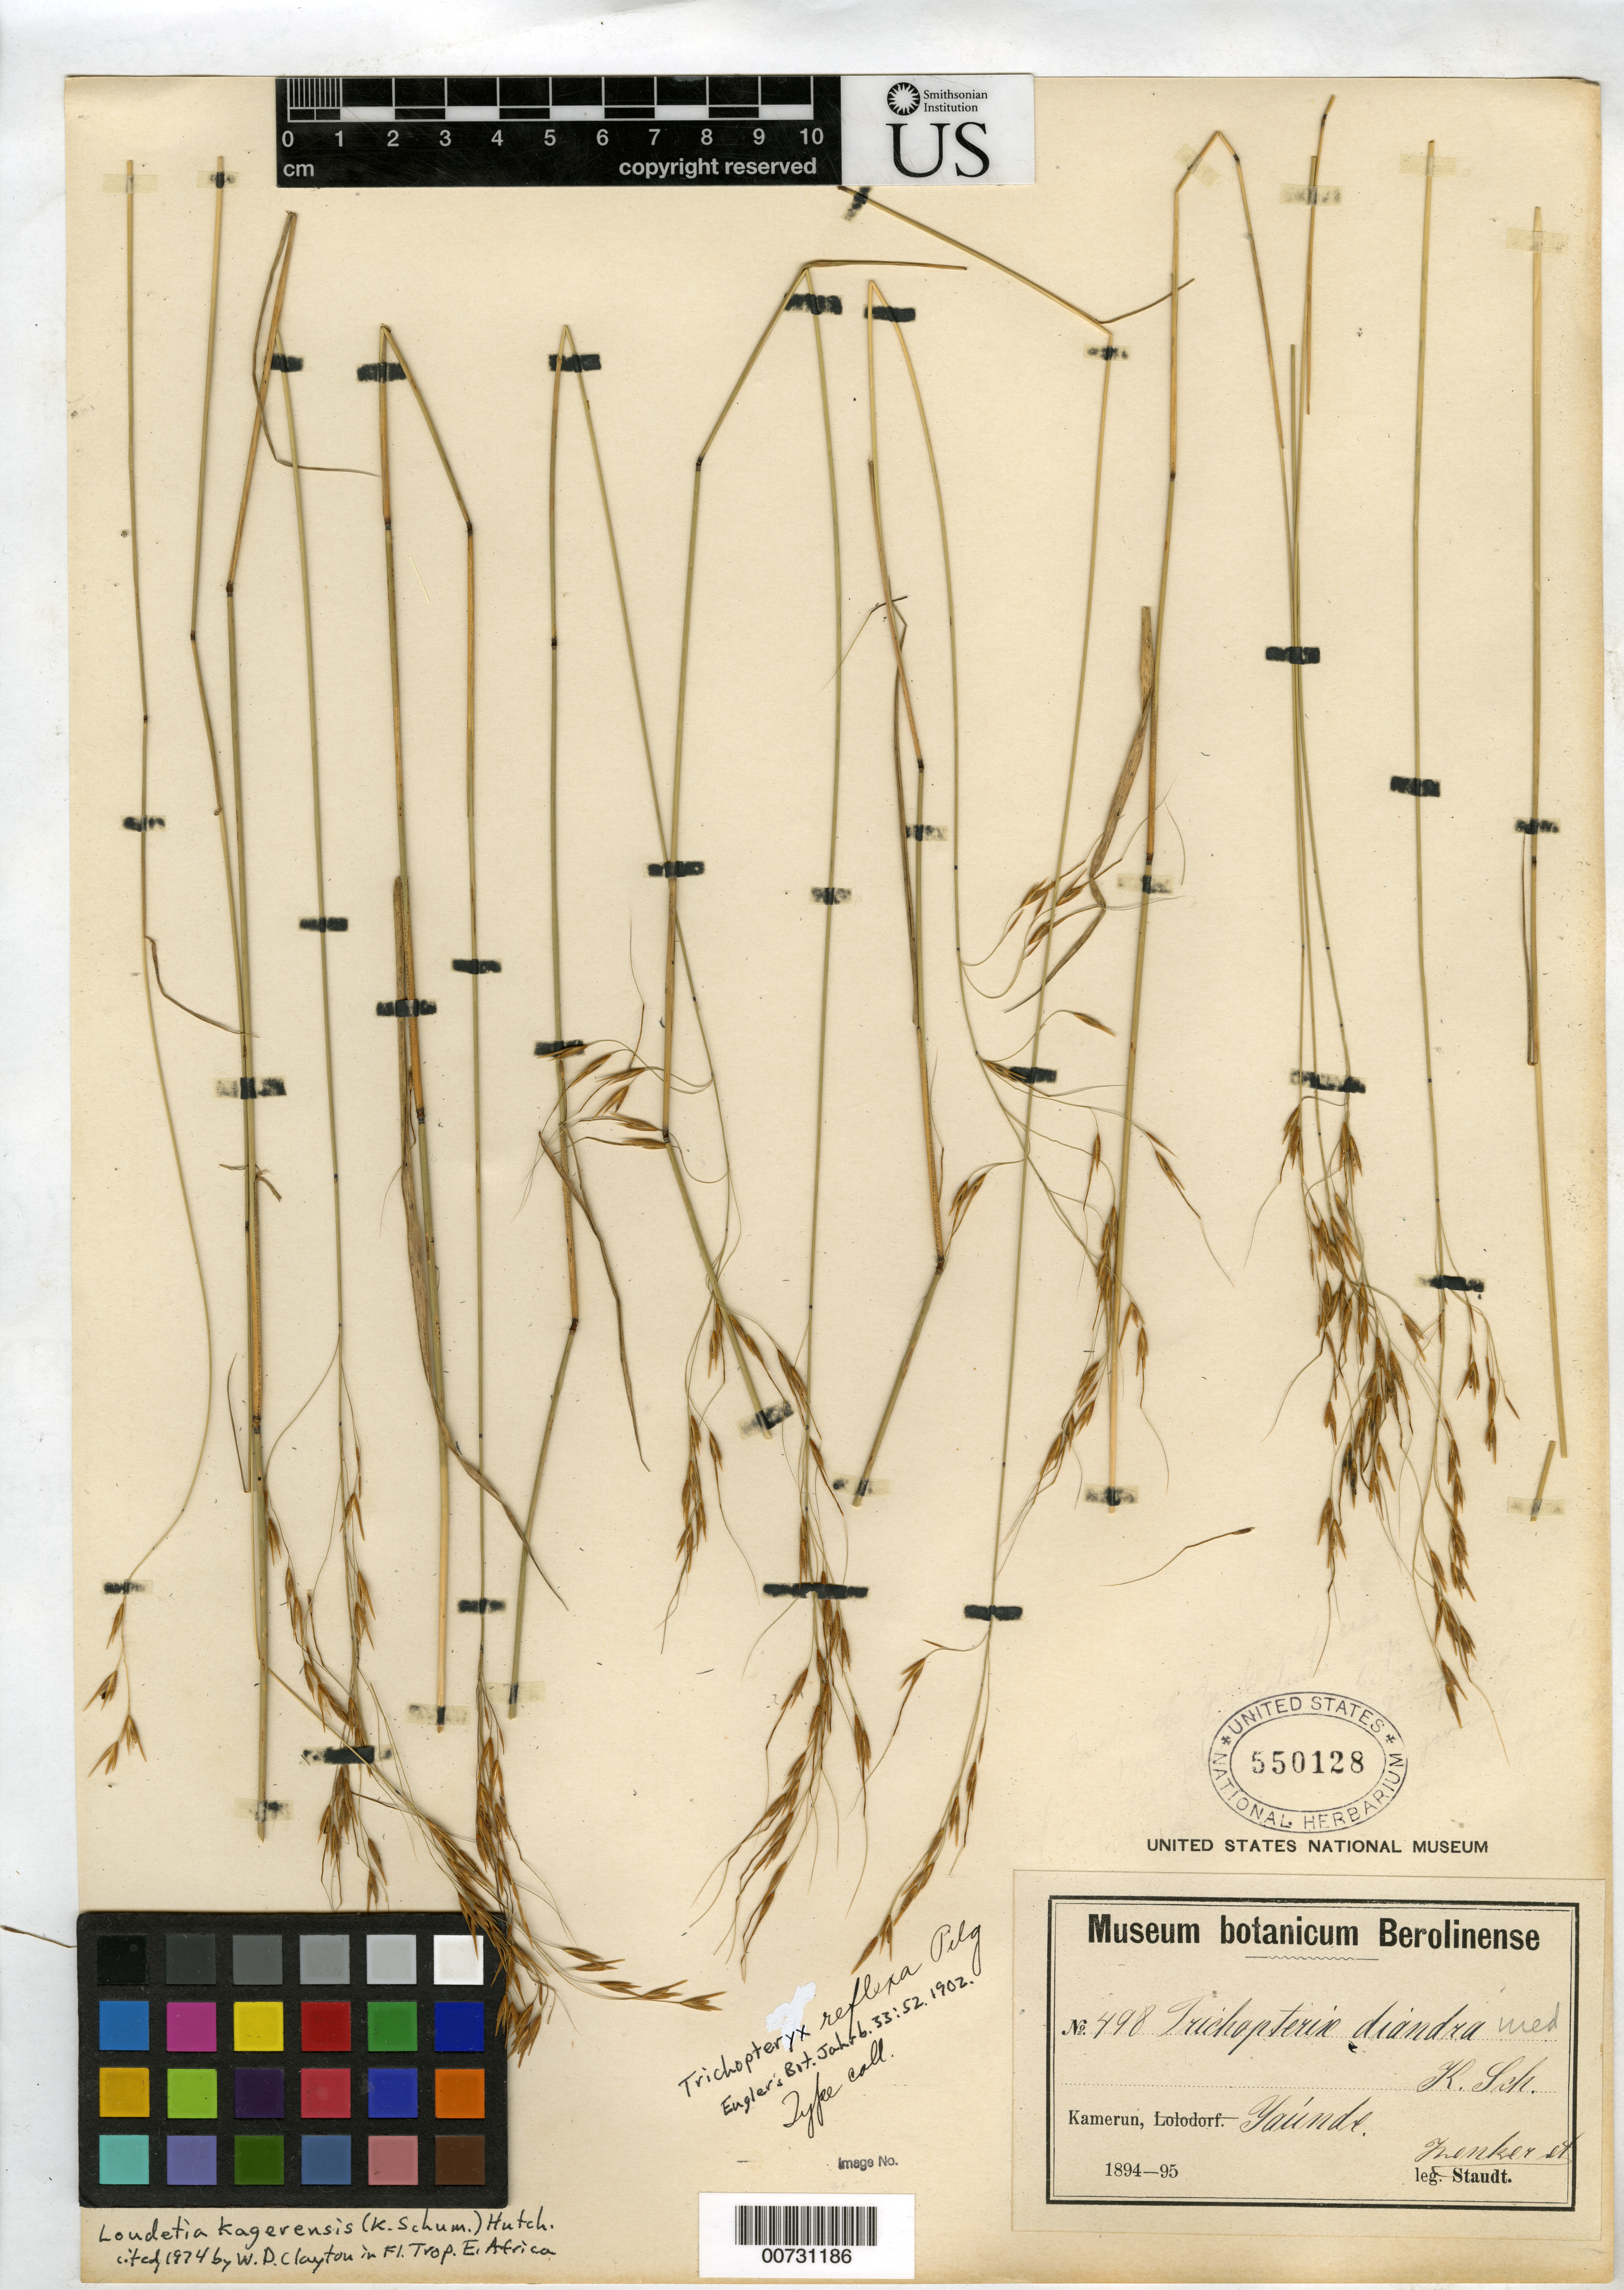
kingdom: Plantae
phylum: Tracheophyta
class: Liliopsida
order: Poales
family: Poaceae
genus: Trichopteryx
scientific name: Trichopteryx reflexa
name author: Pilg.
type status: Isosyntype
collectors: G. A. Zenker & A. Staudt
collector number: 498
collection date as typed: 1894 to 1895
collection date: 1894/1895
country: Cameroon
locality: Kamerun, Yaúnde. [Protologue: "Jaunde-Station, auf sonnigem Grasfeld bei Messa und am Bongolloberg, 800-900 m."]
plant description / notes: Cited 1974 by W.D. Clayton in Fl. Trop. E. Africa; Specimens with this number have various label data.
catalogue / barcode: US 550128